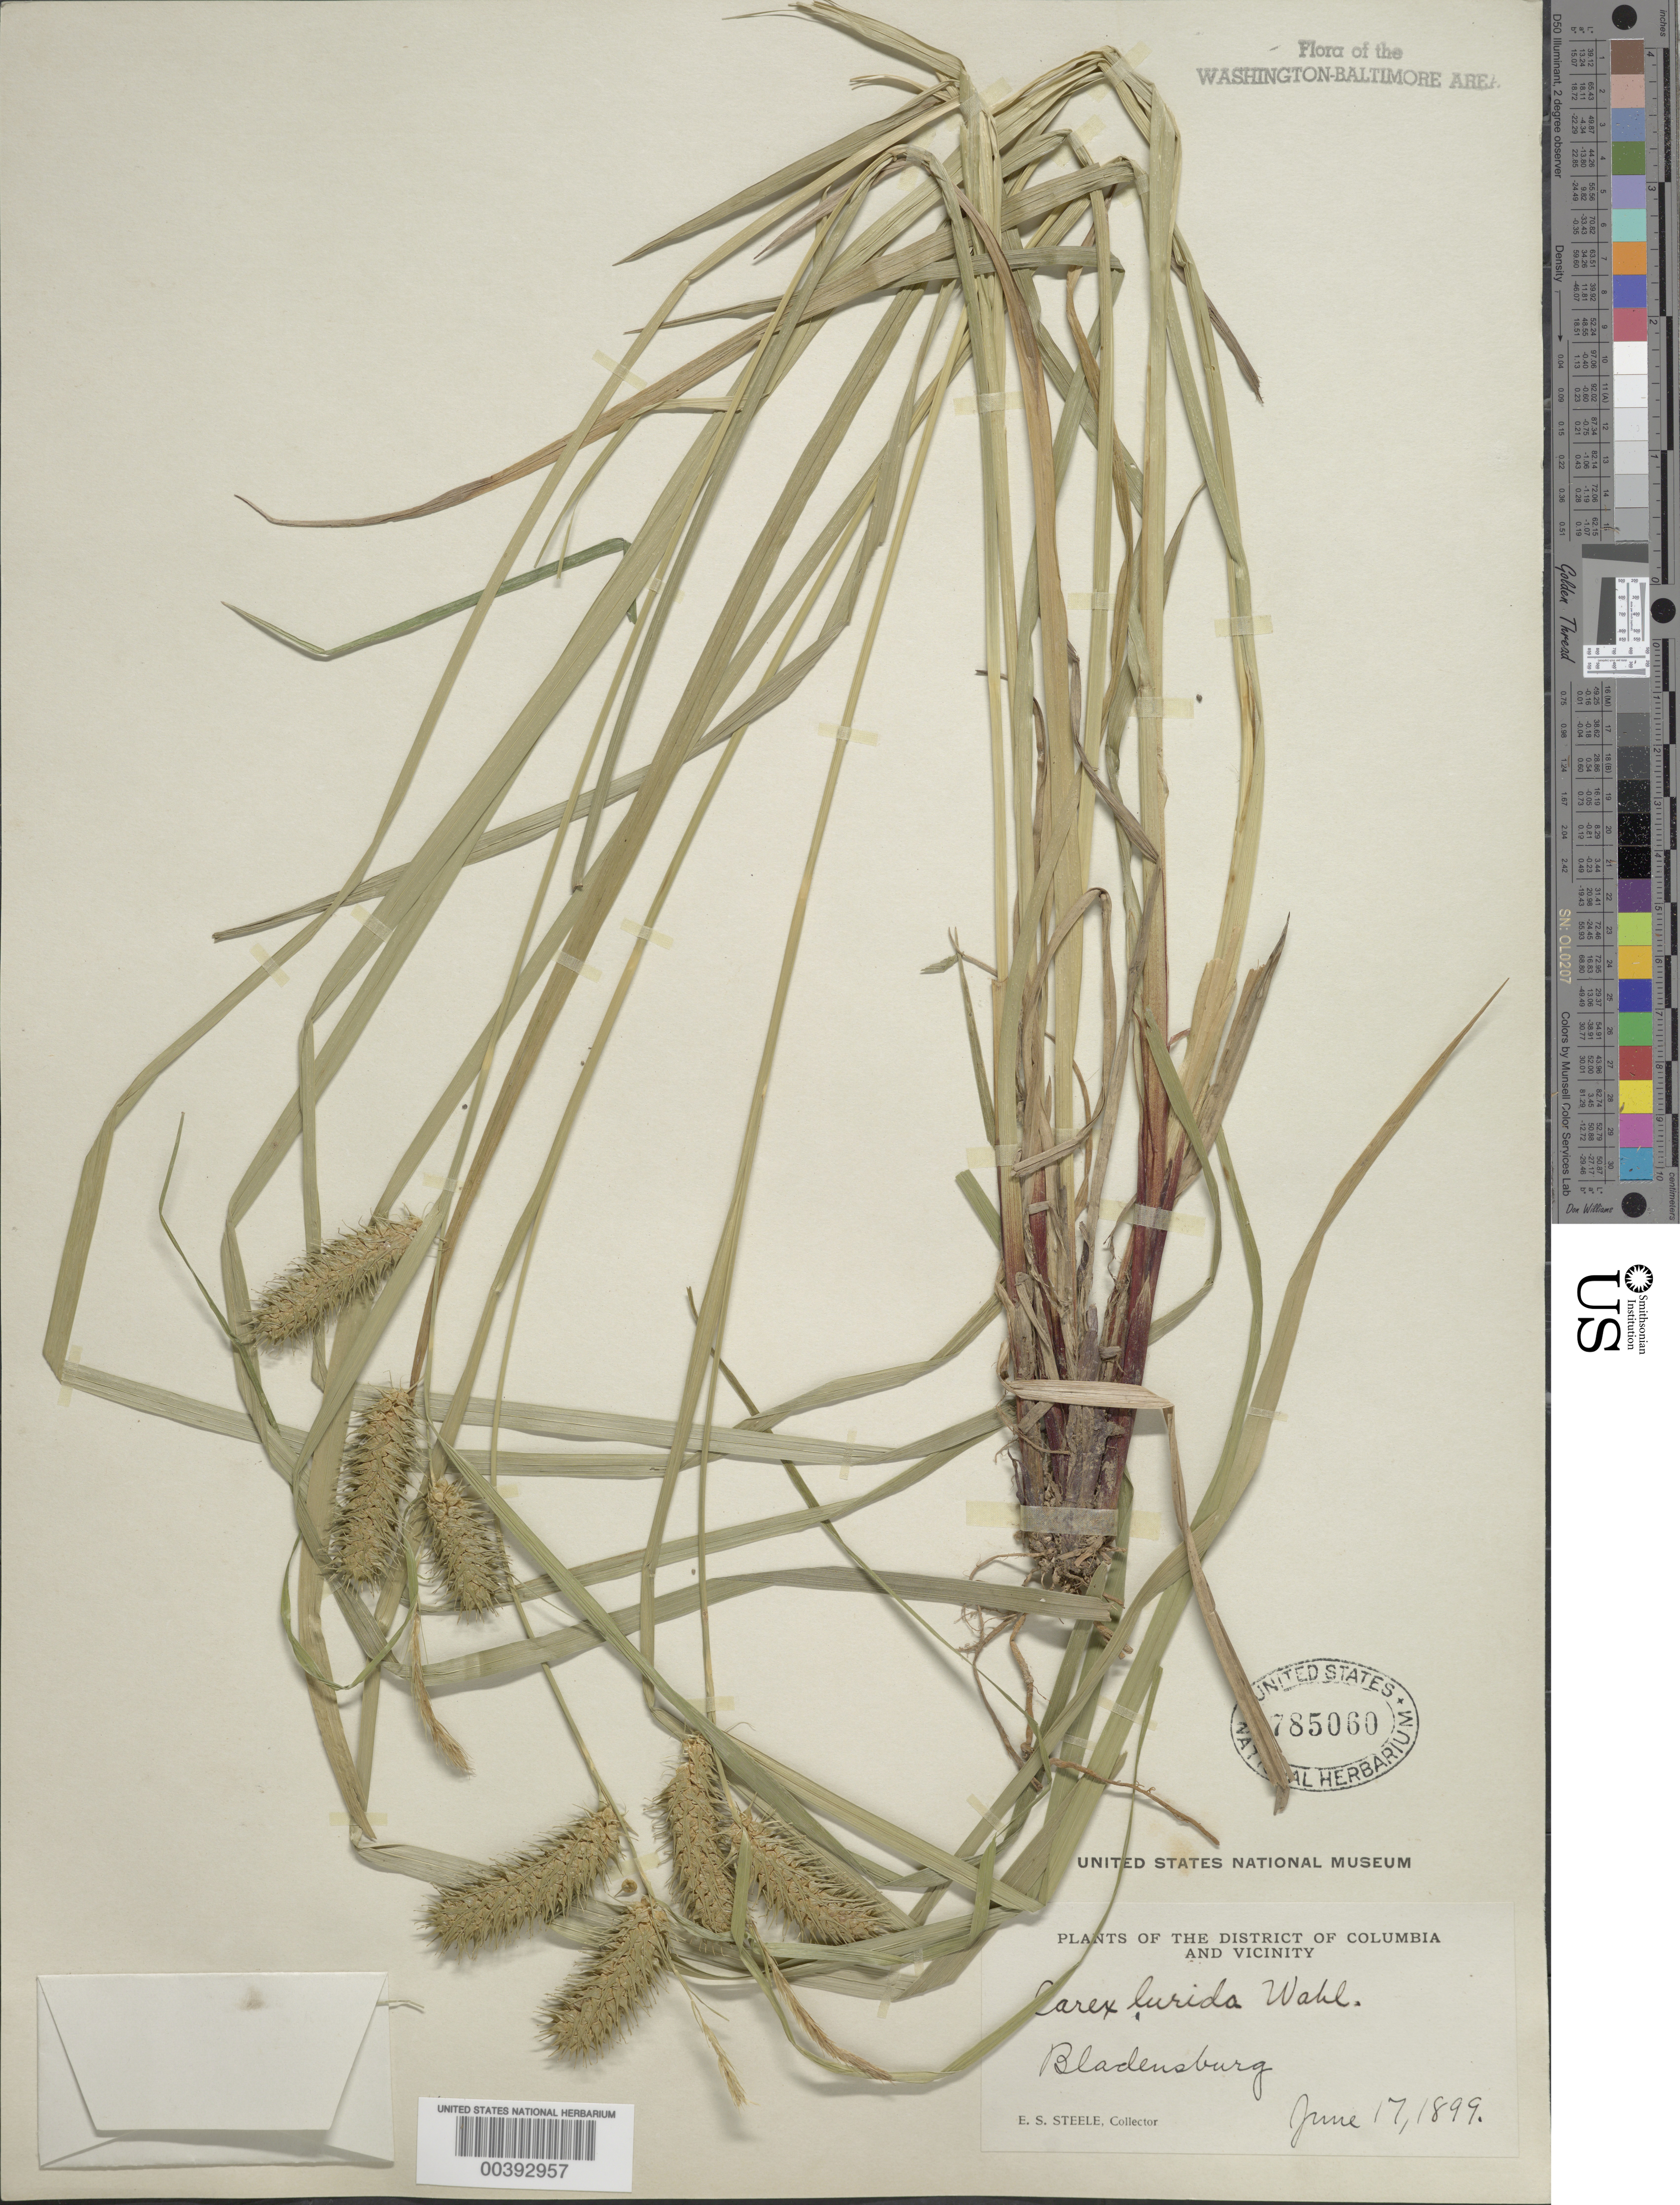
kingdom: Plantae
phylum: Tracheophyta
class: Liliopsida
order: Poales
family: Cyperaceae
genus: Carex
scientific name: Carex lurida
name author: Wahlenb.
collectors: E. Steele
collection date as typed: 17 Jun 1899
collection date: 1899-06-17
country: United States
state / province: Maryland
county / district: Prince George's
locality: Bladensburg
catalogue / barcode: US 785060